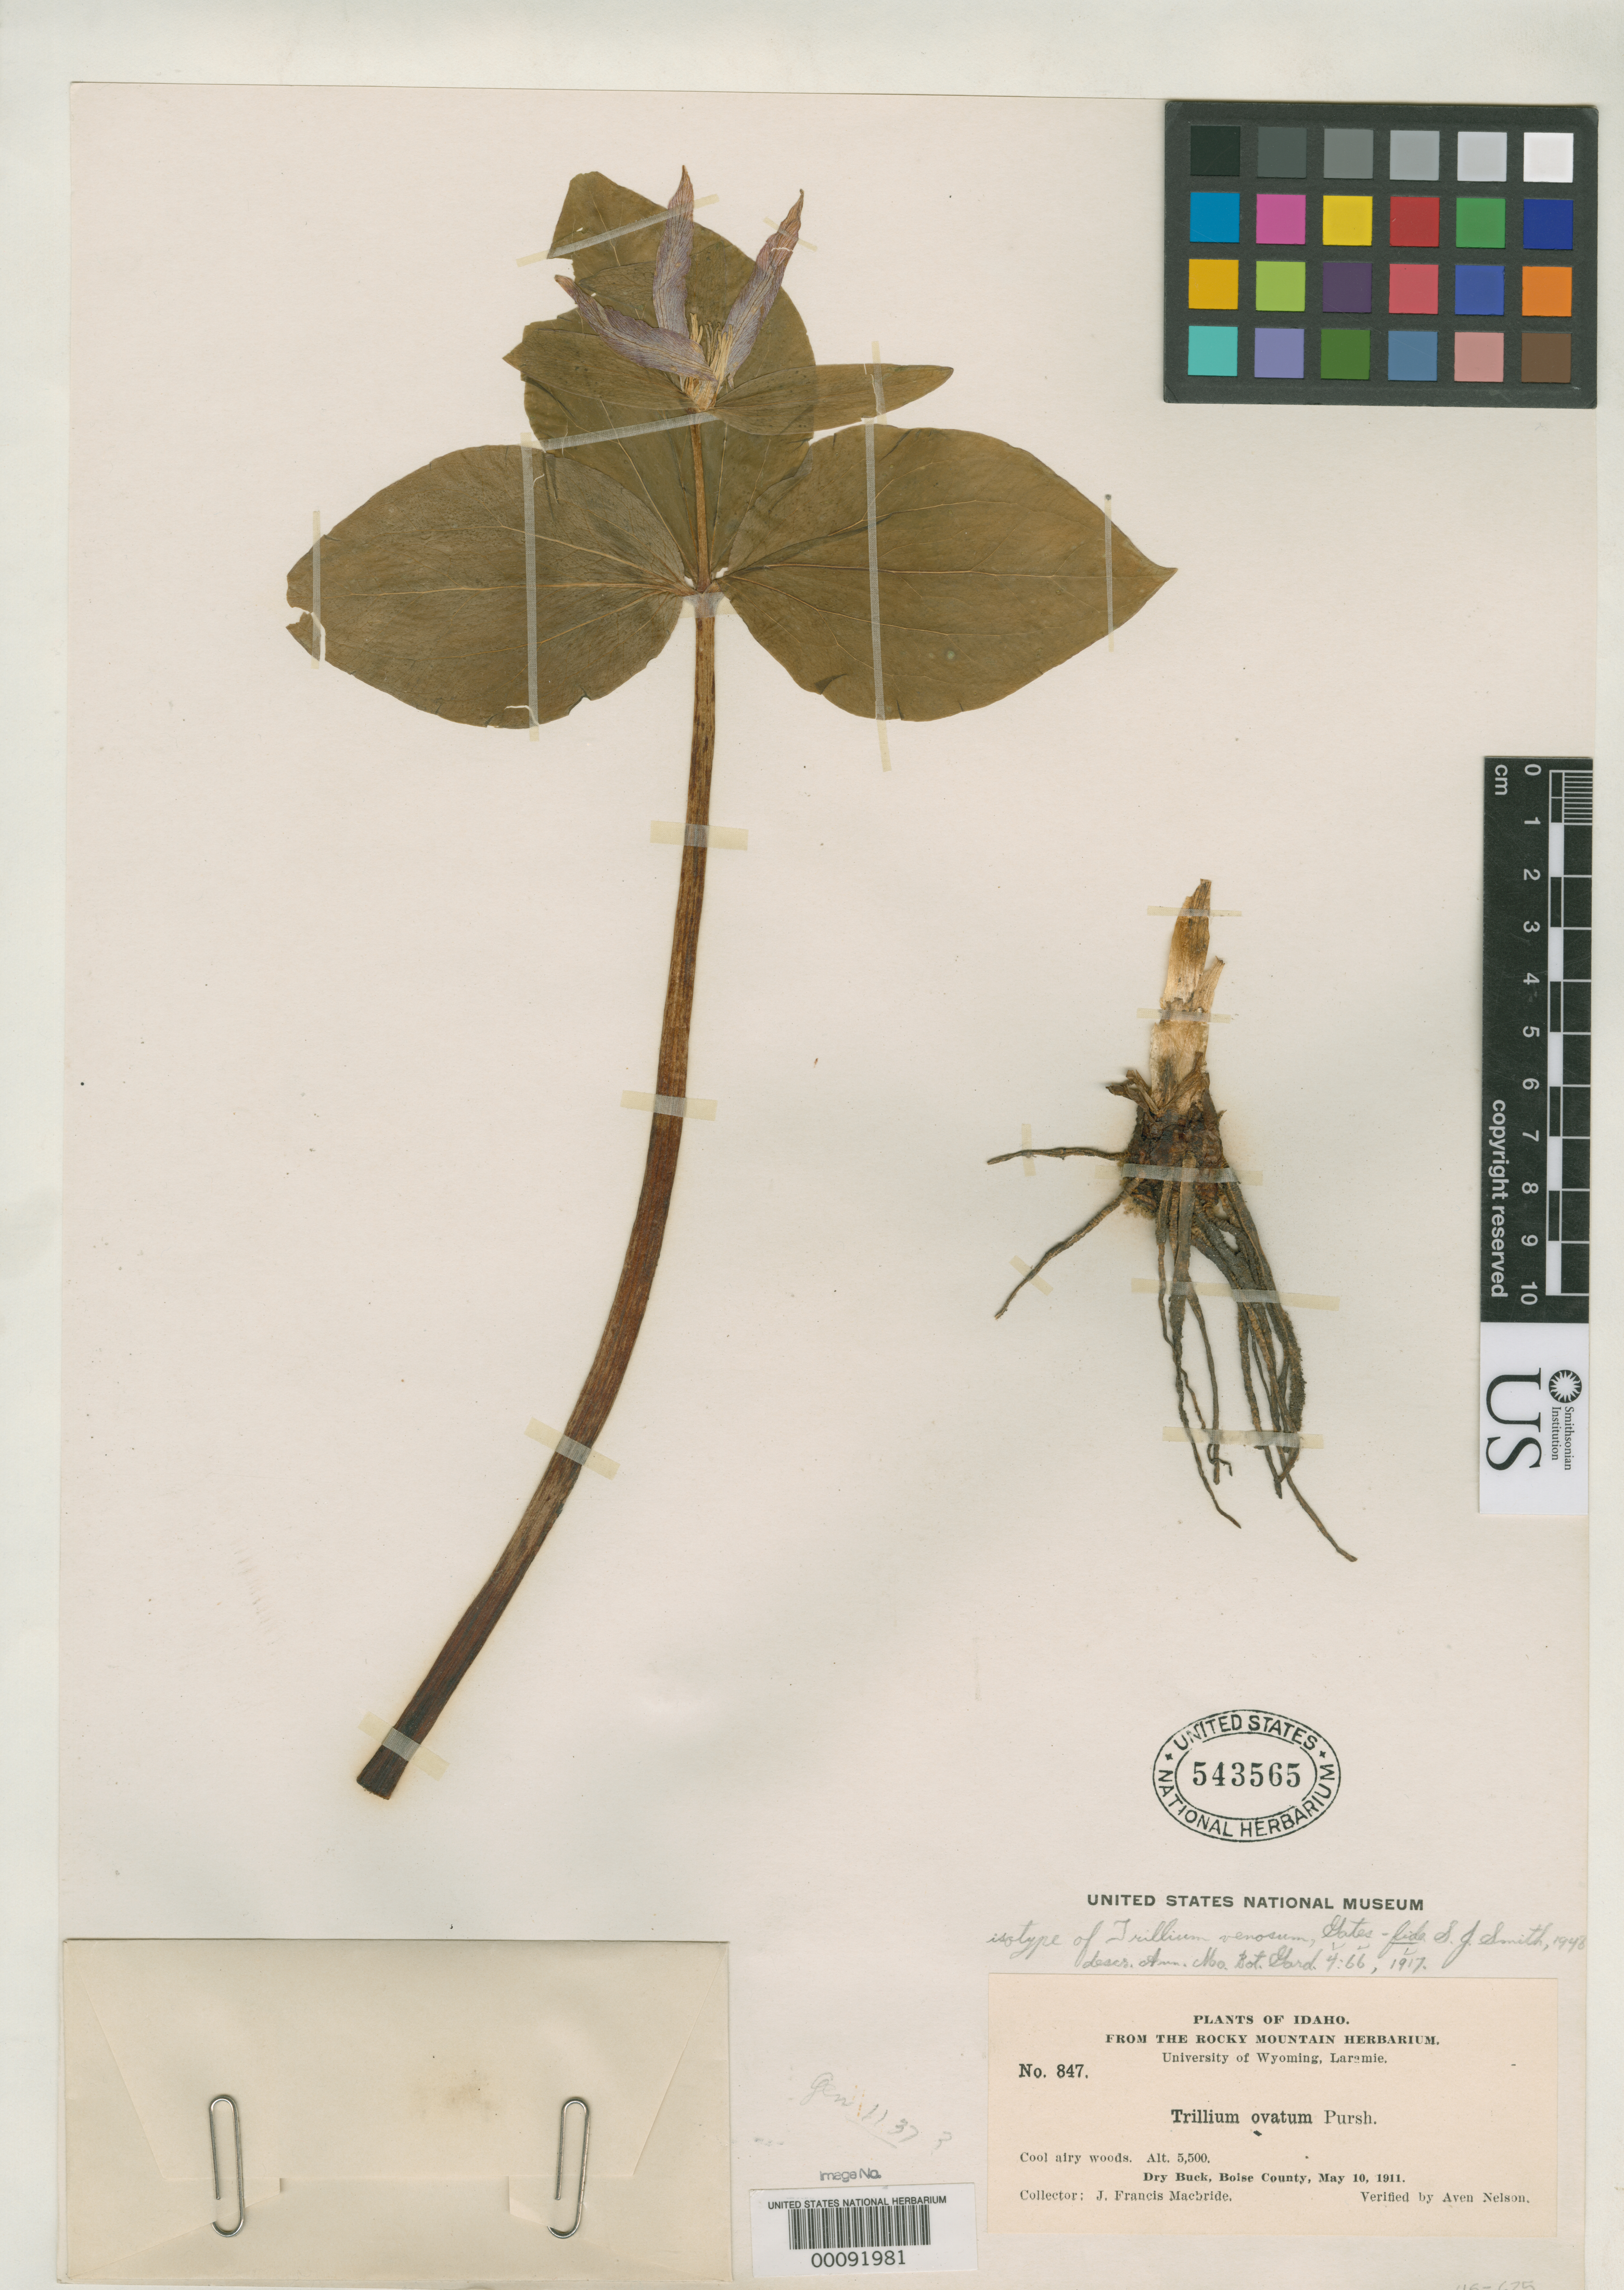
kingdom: Plantae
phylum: Tracheophyta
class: Liliopsida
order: Liliales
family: Melanthiaceae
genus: Trillium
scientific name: Trillium venosum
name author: R.R. Gates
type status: Isotype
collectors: J. F. Macbride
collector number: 847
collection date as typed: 10 May 1911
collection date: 1911-05-10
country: United States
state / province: Idaho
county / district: Boise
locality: Dry Buck.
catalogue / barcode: US 543565